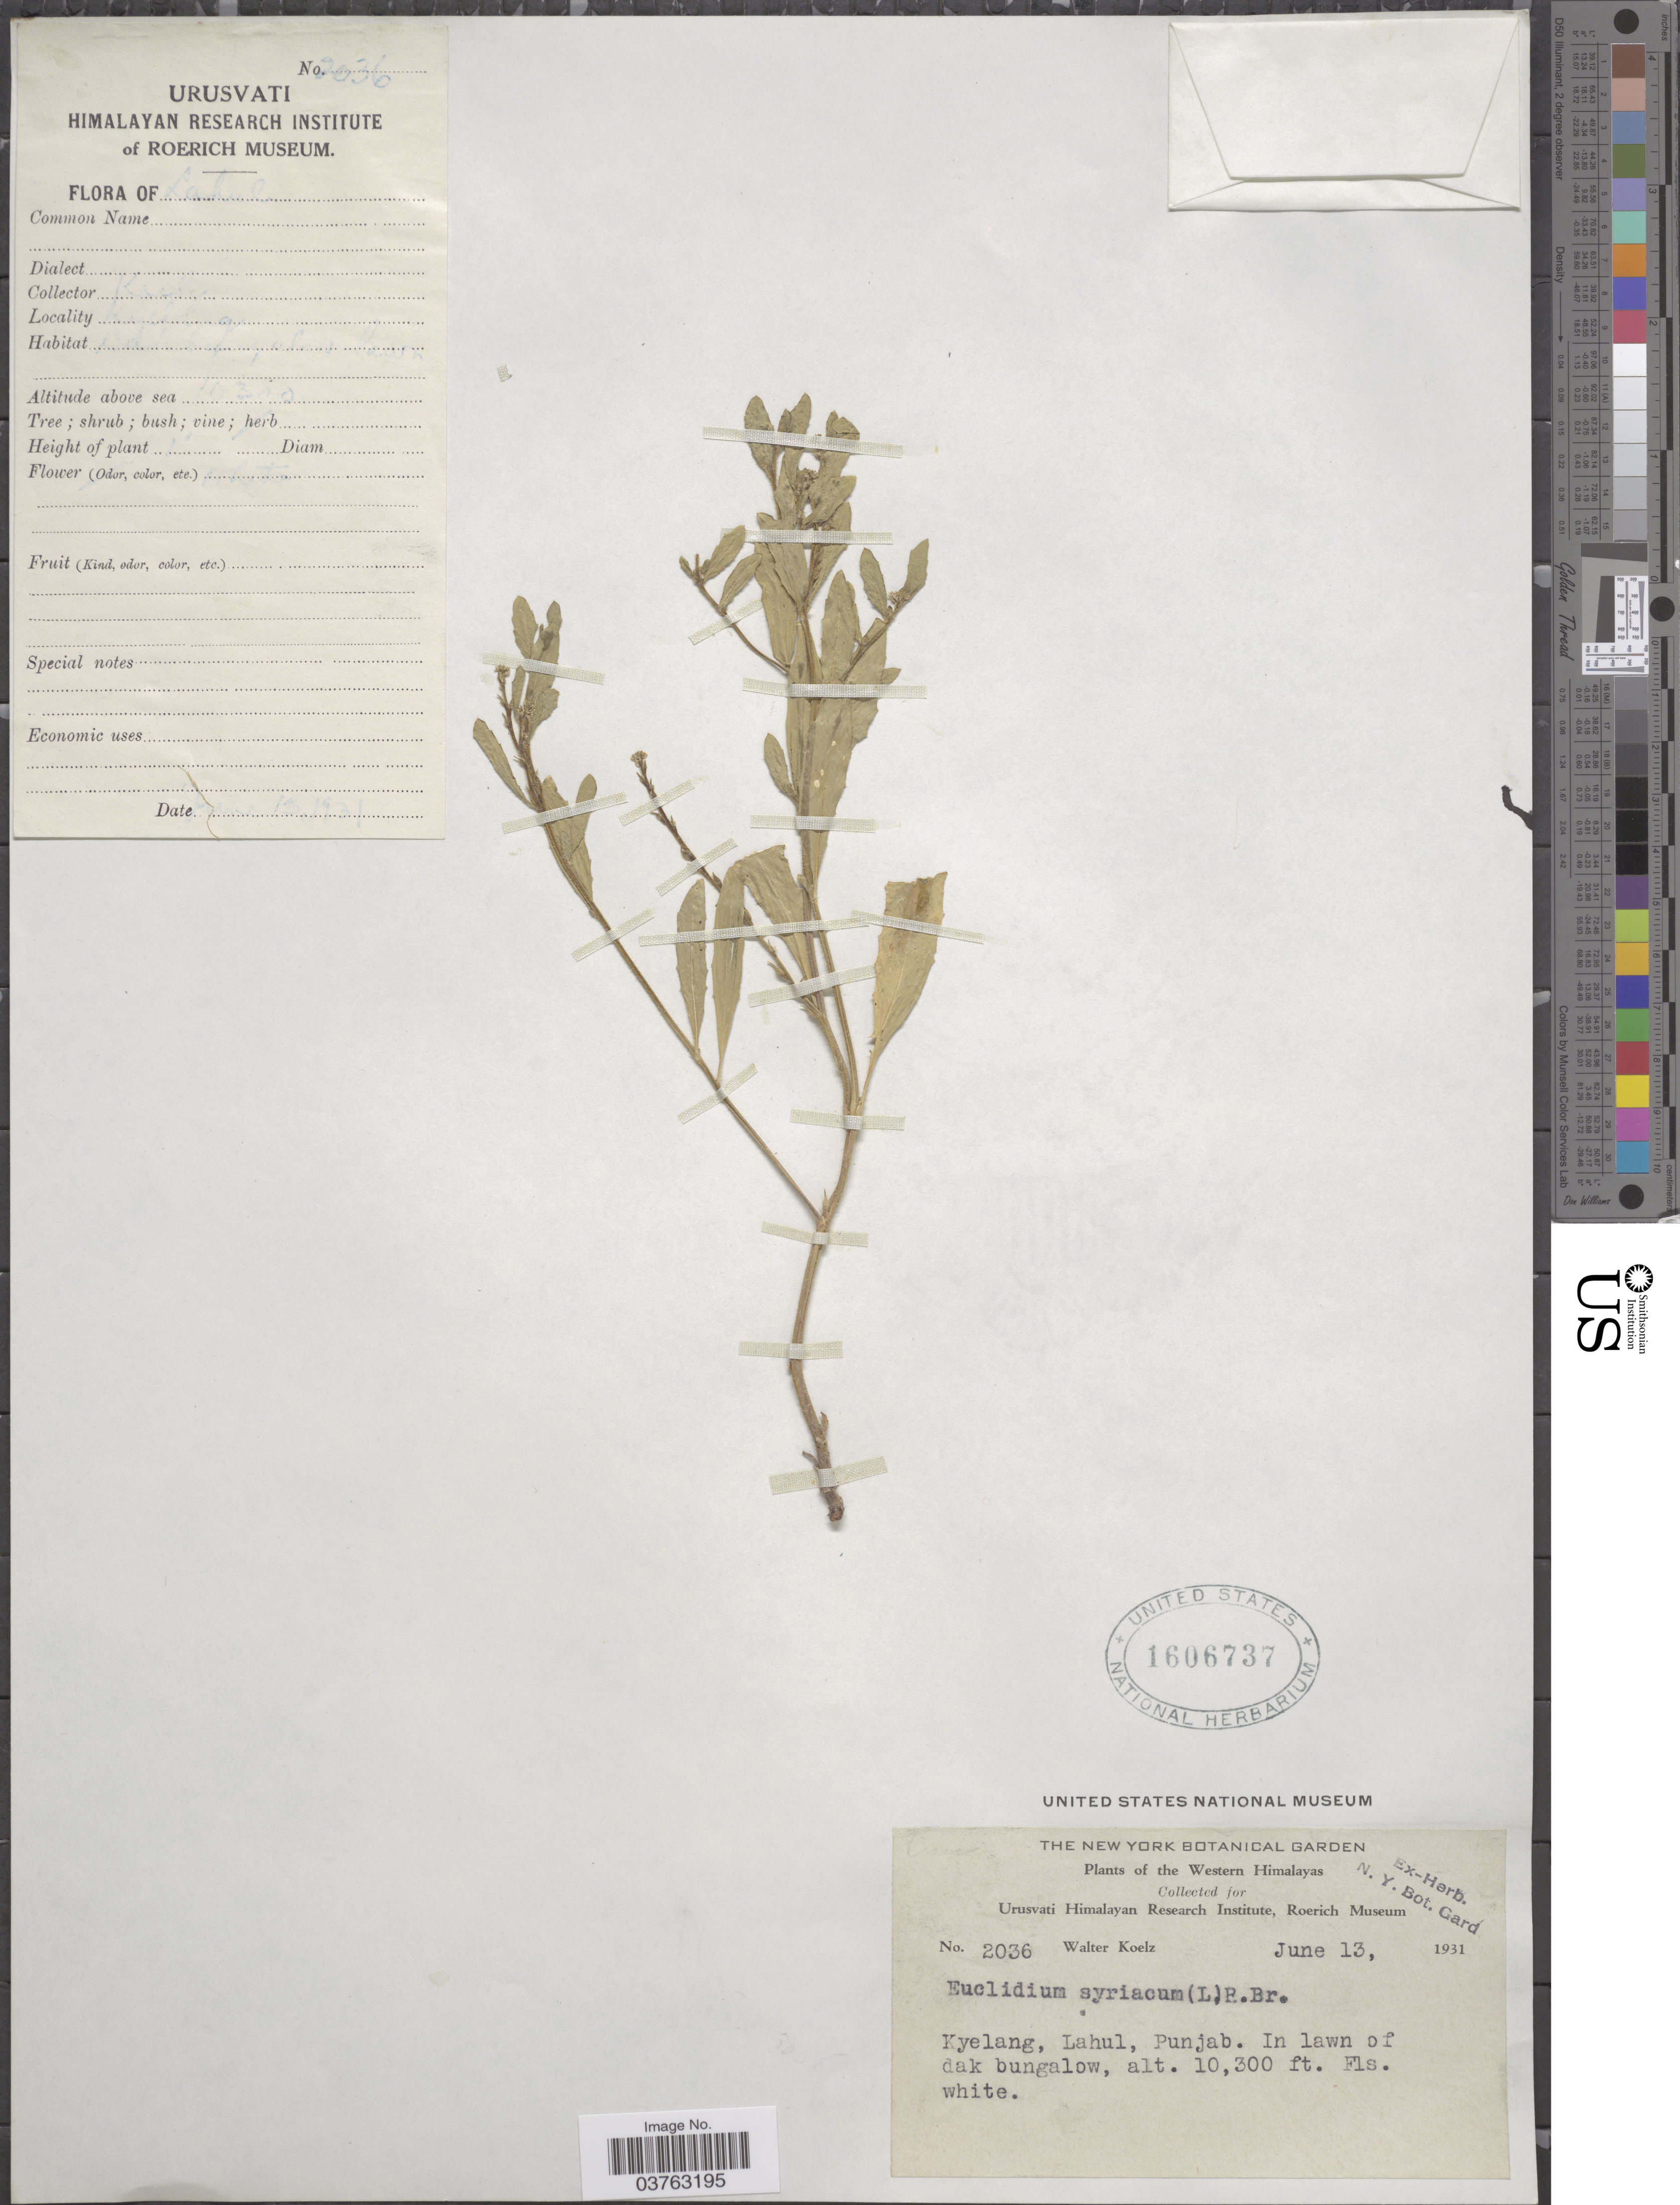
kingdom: Plantae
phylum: Tracheophyta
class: Magnoliopsida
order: Brassicales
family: Brassicaceae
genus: Euclidium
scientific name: Euclidium syriacum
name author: (L.) W.T. Aiton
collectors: W. N. Koelz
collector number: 2036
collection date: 1931-06-13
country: India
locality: The Western Himalayas. Kyelang, Lahul. In lawn of dak bungalow.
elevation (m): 3139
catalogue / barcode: US 1606737